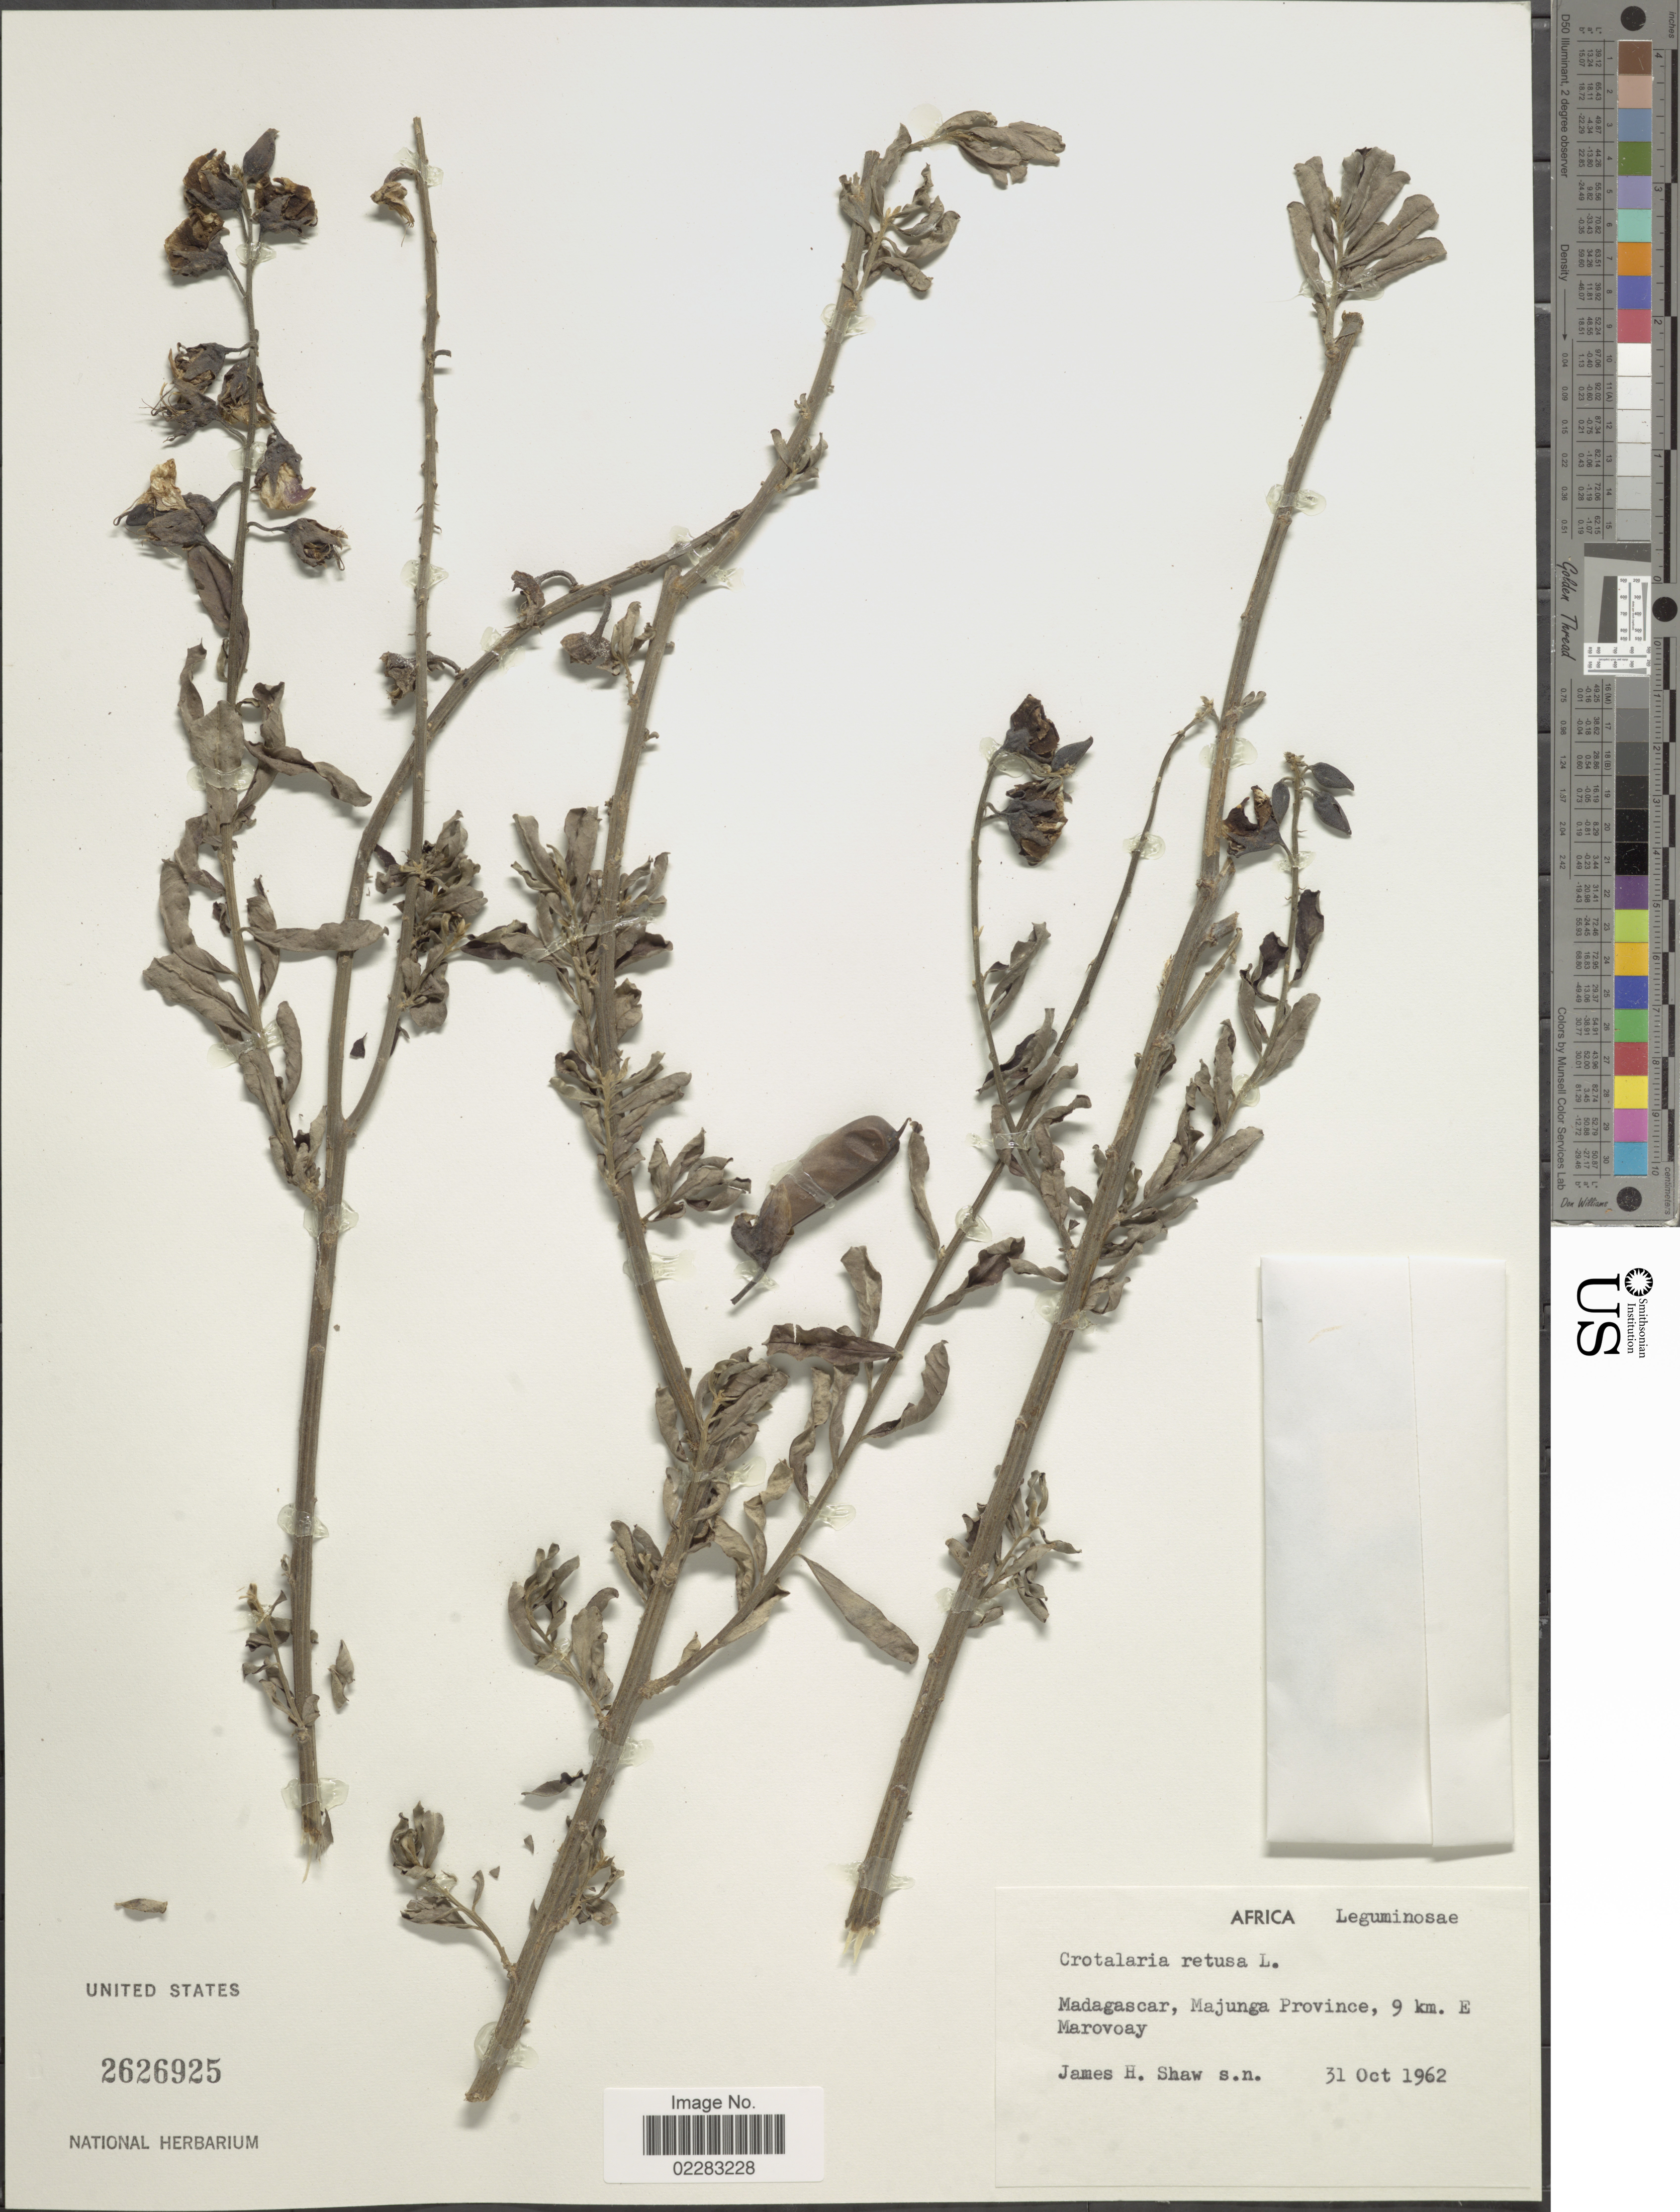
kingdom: Plantae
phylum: Tracheophyta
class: Magnoliopsida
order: Fabales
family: Fabaceae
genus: Crotalaria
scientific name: Crotalaria retusa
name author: L.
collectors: J. H. Shaw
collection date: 1962-10-31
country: Madagascar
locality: Majunga Province, 9 km. E Marovoay.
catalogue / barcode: US 2626925